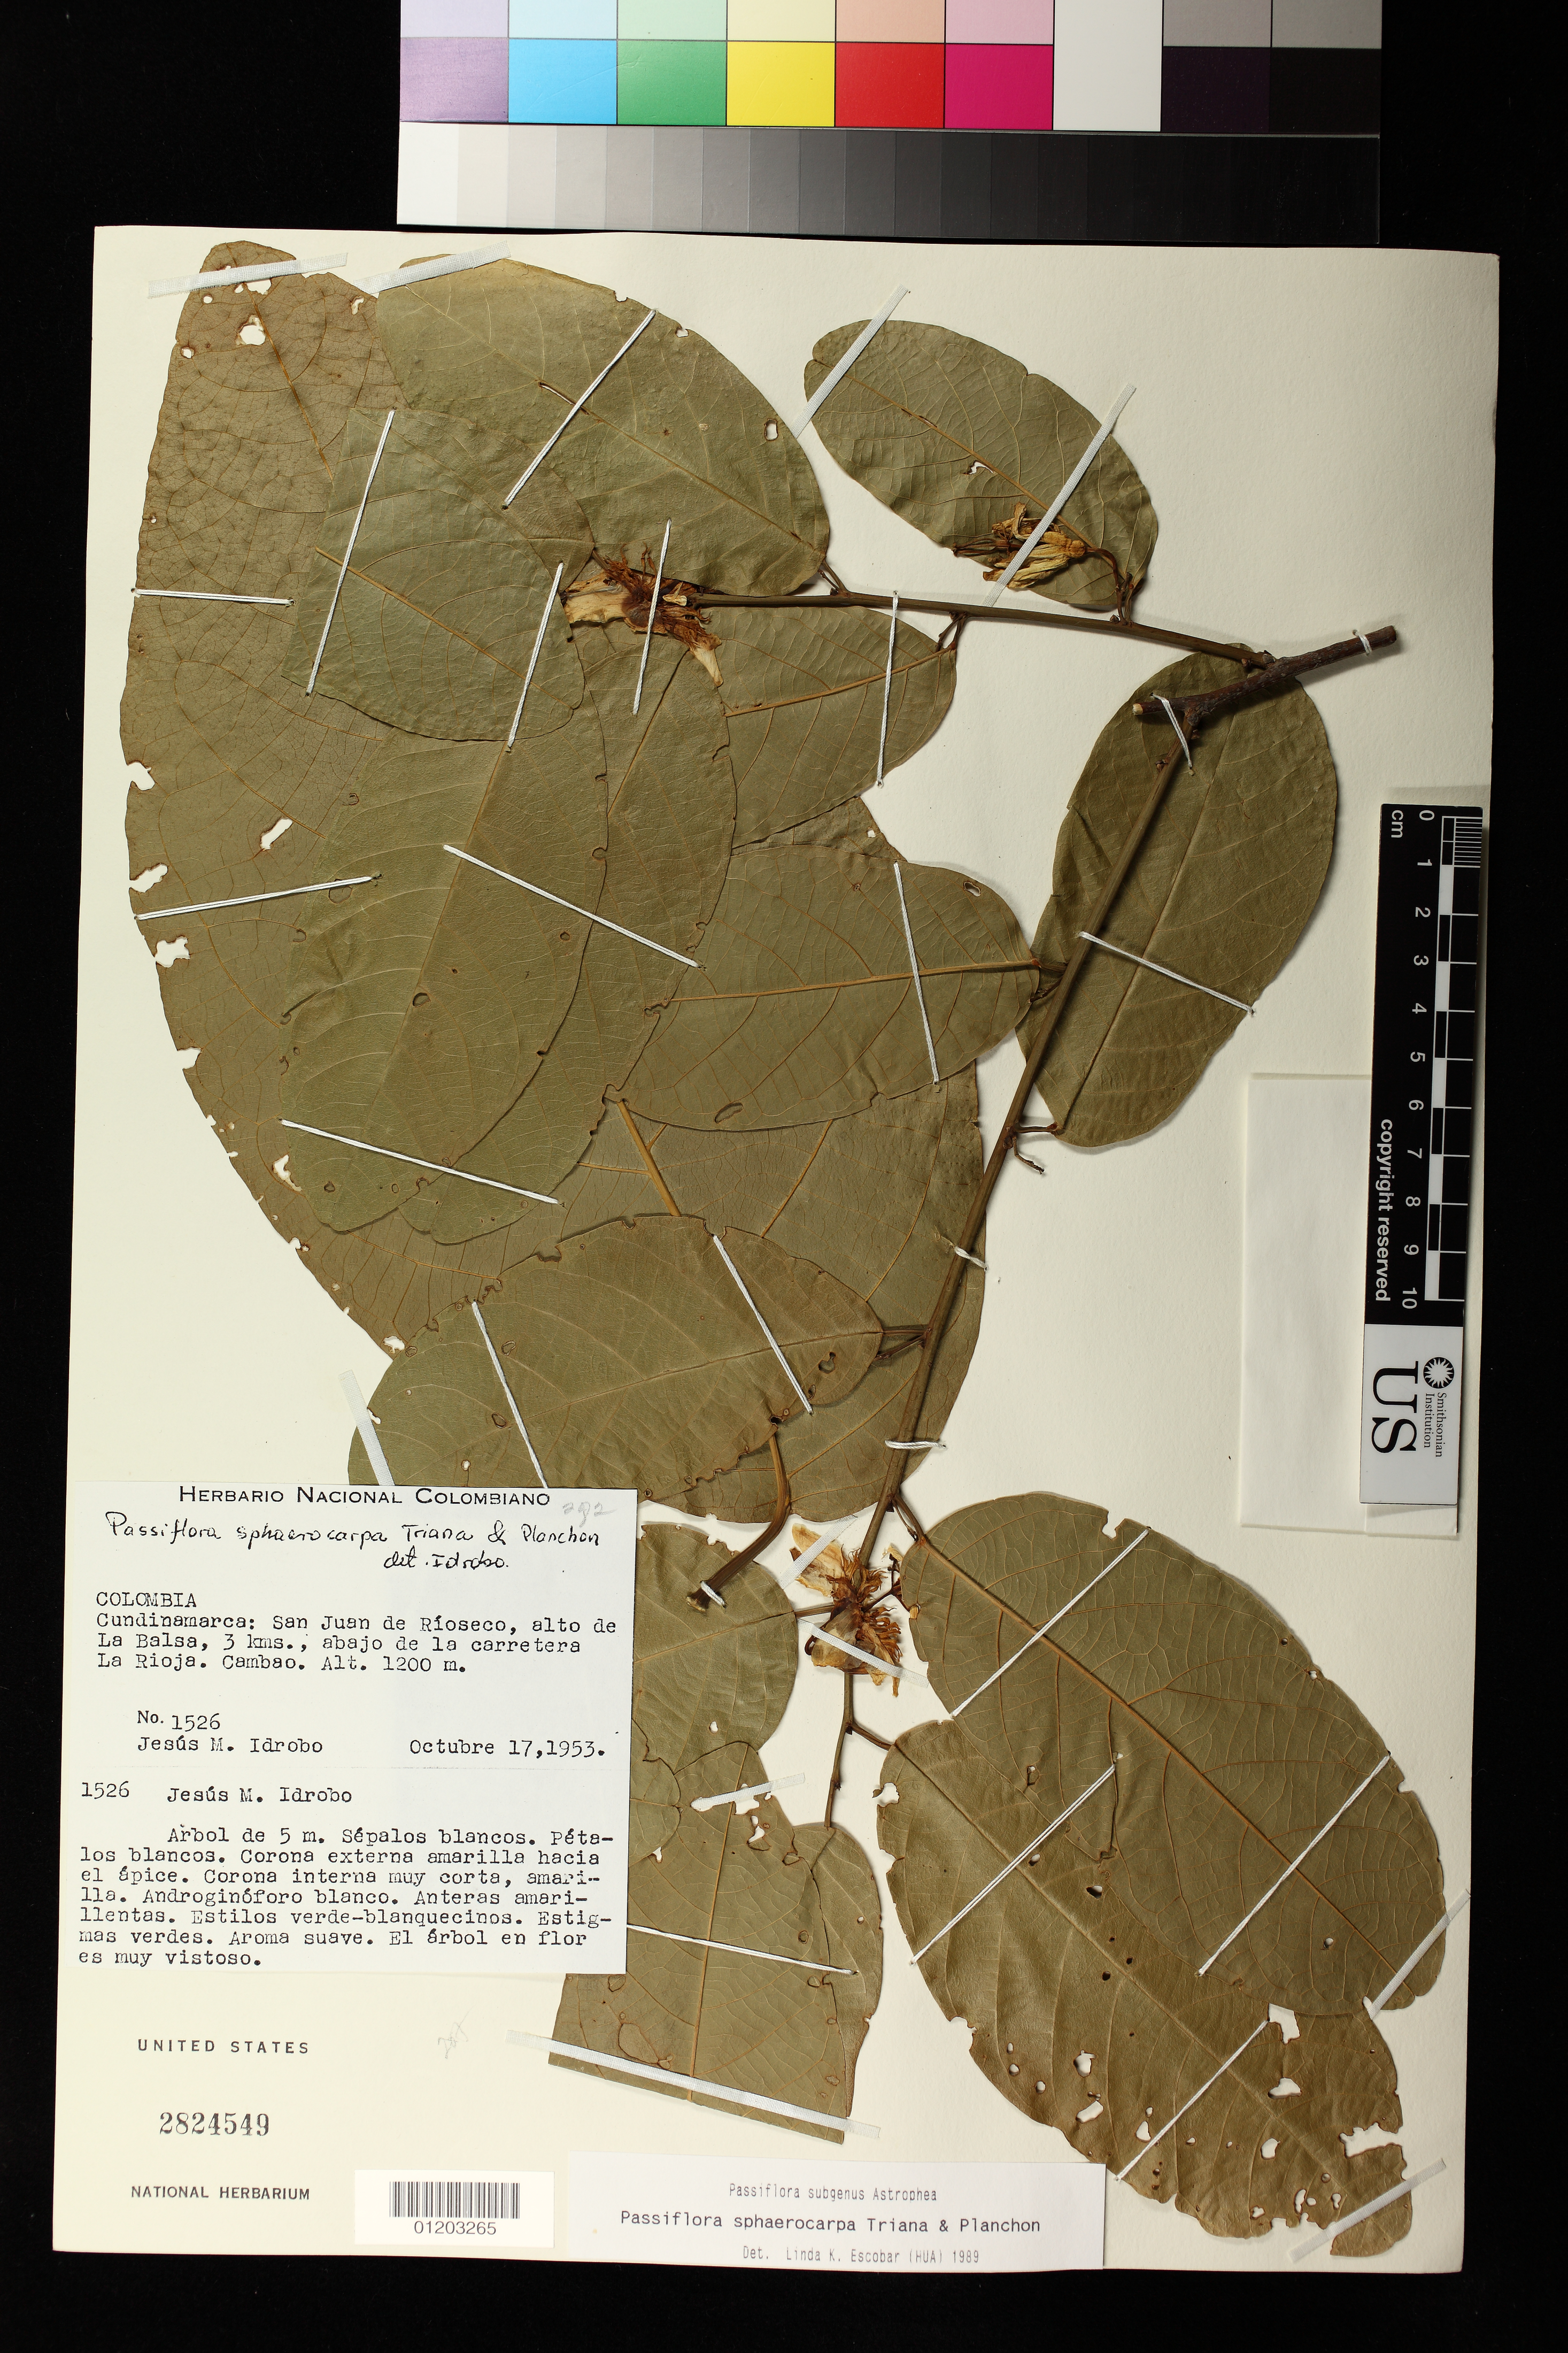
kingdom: Plantae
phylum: Tracheophyta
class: Magnoliopsida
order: Malpighiales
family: Passifloraceae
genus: Passiflora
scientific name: Passiflora sphaerocarpa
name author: Triana & Planch.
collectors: J. M. Idrobo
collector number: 1526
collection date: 1953-10-17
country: Colombia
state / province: Cundinamarca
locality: Cundinamarca: San Juan de Rioseco, alto de La Balsa, 3 kms., abajo de la carretera La Rioja. Cambao.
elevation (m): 1200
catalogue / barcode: US 2824549